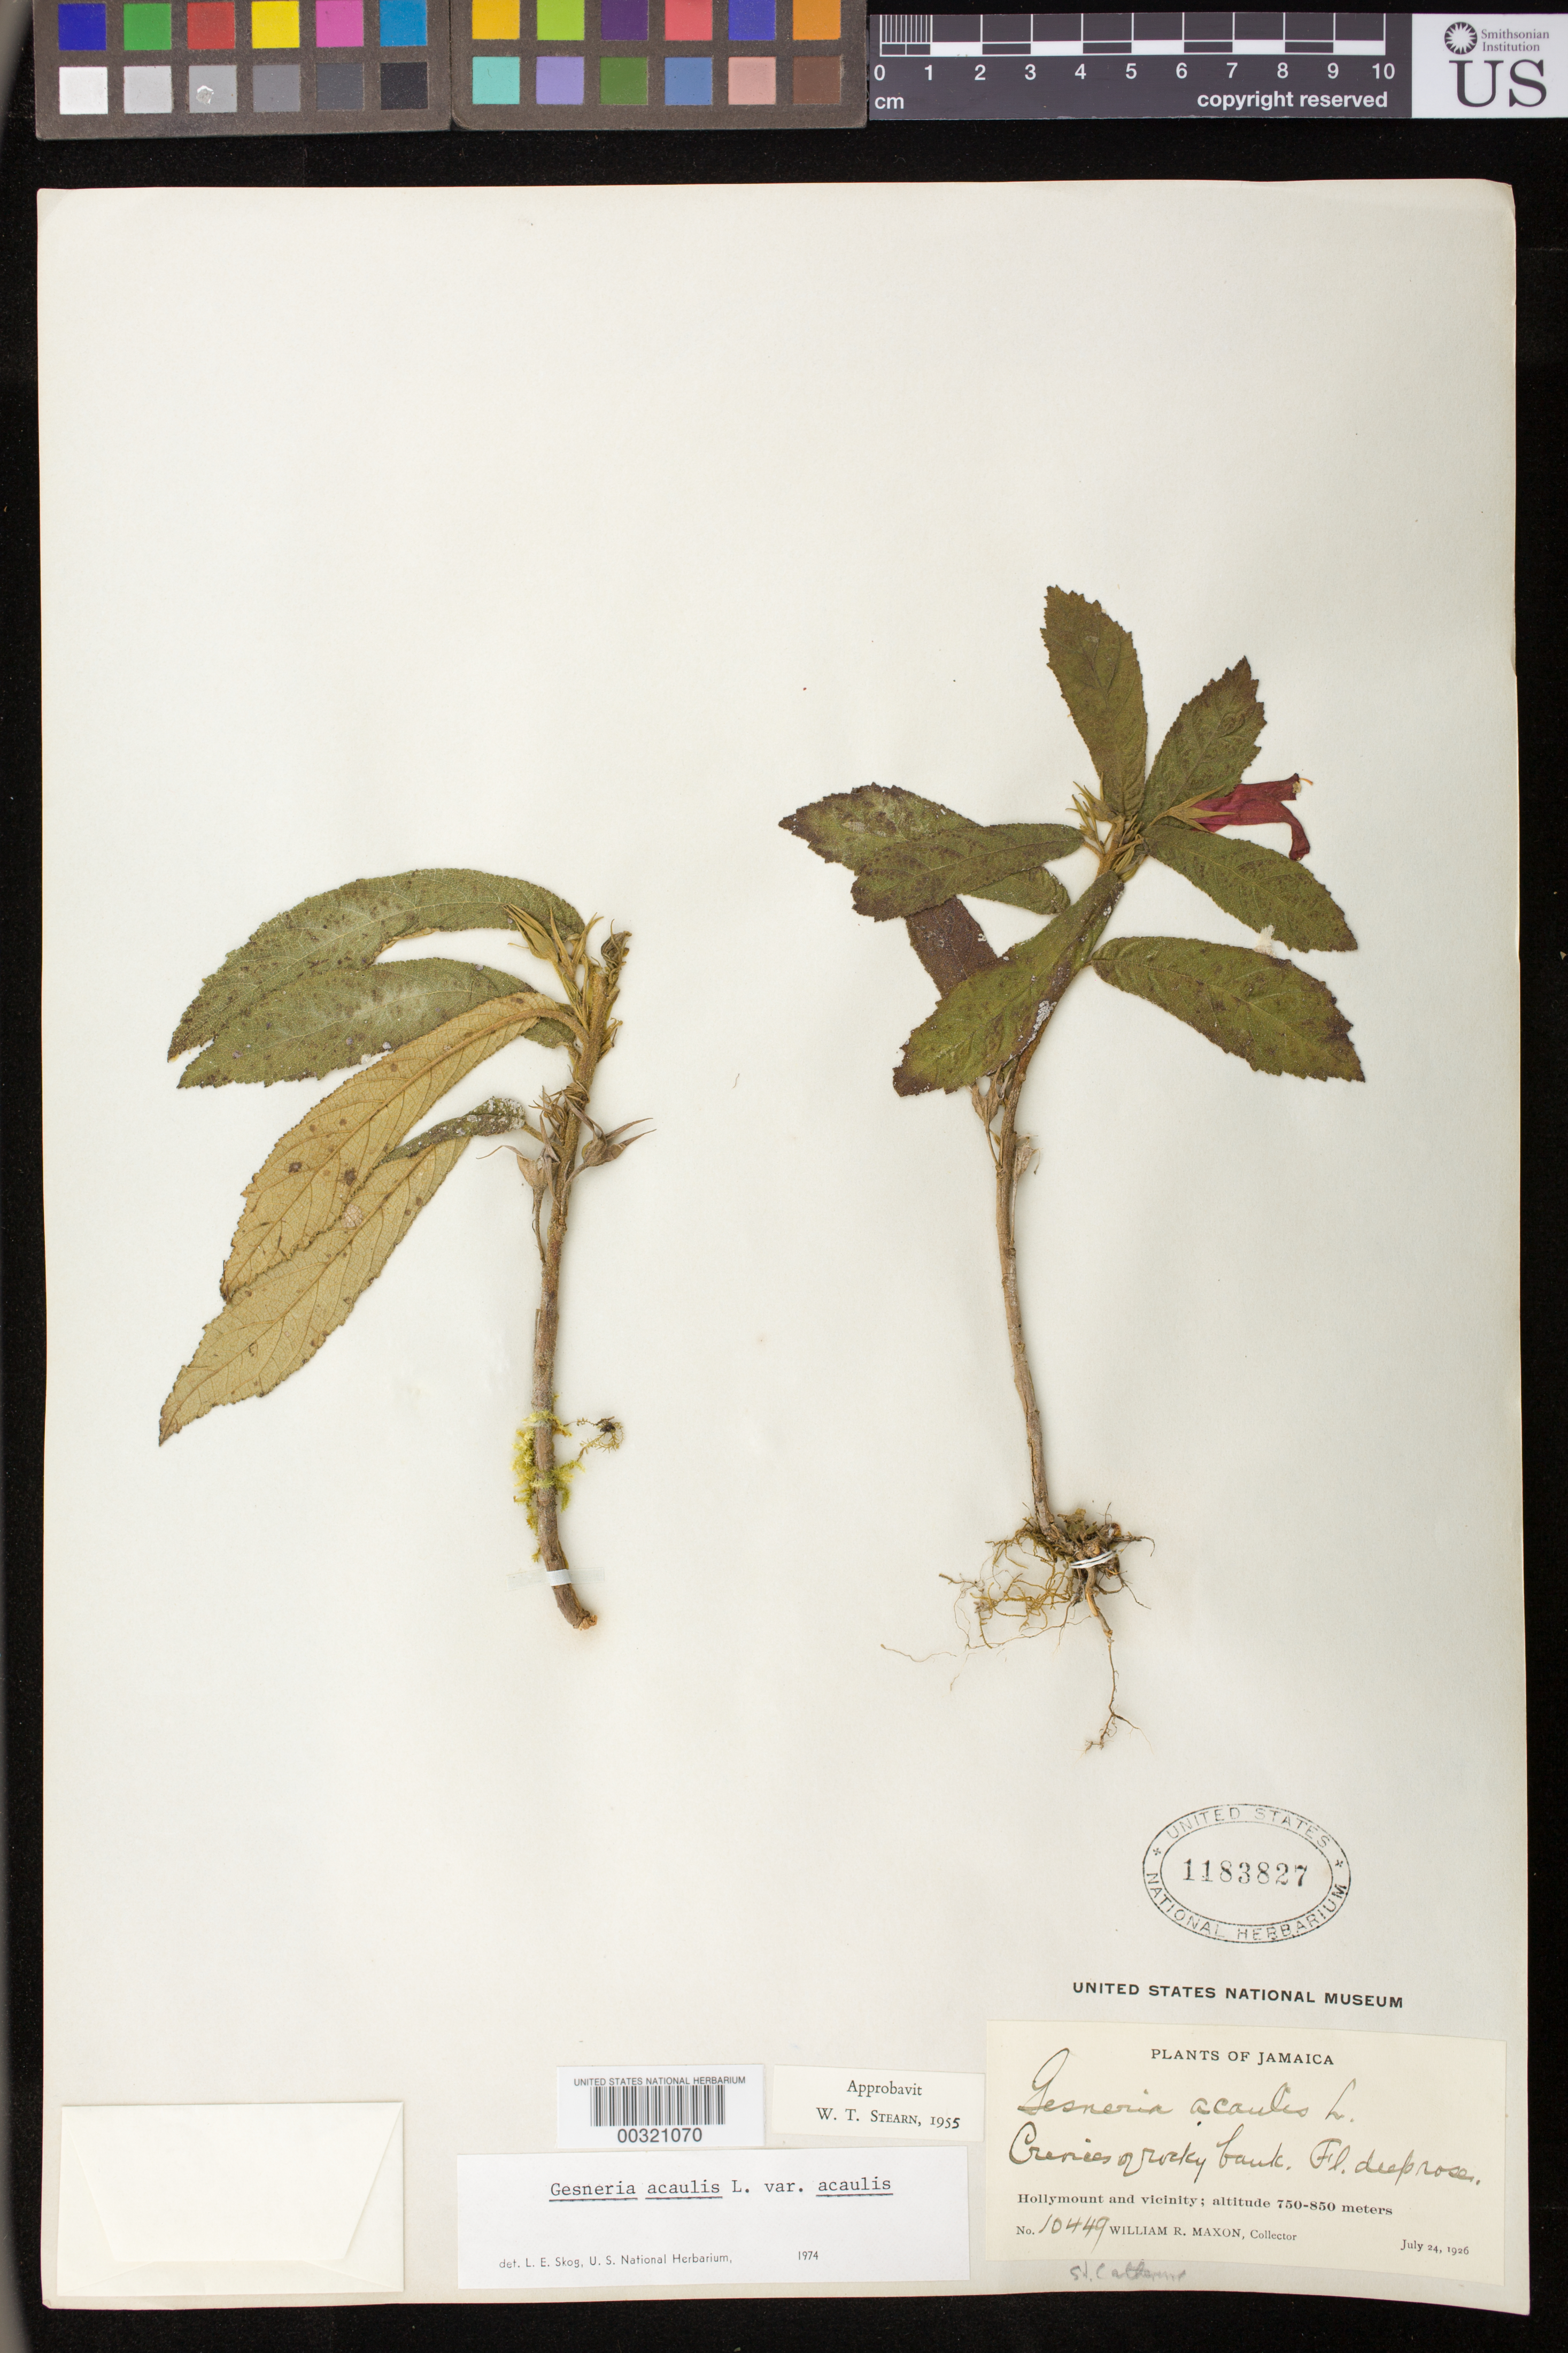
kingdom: Plantae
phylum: Tracheophyta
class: Magnoliopsida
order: Lamiales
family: Gesneriaceae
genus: Gesneria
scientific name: Gesneria acaulis var. acaulis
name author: L.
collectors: W. R. Maxon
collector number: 10449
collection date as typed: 24 Jul 1926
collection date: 1926-07-24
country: Jamaica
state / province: Saint Catherine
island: Jamaica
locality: Hollymount and vicinity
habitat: Crevices of rocky bank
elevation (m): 750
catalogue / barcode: US 1183827